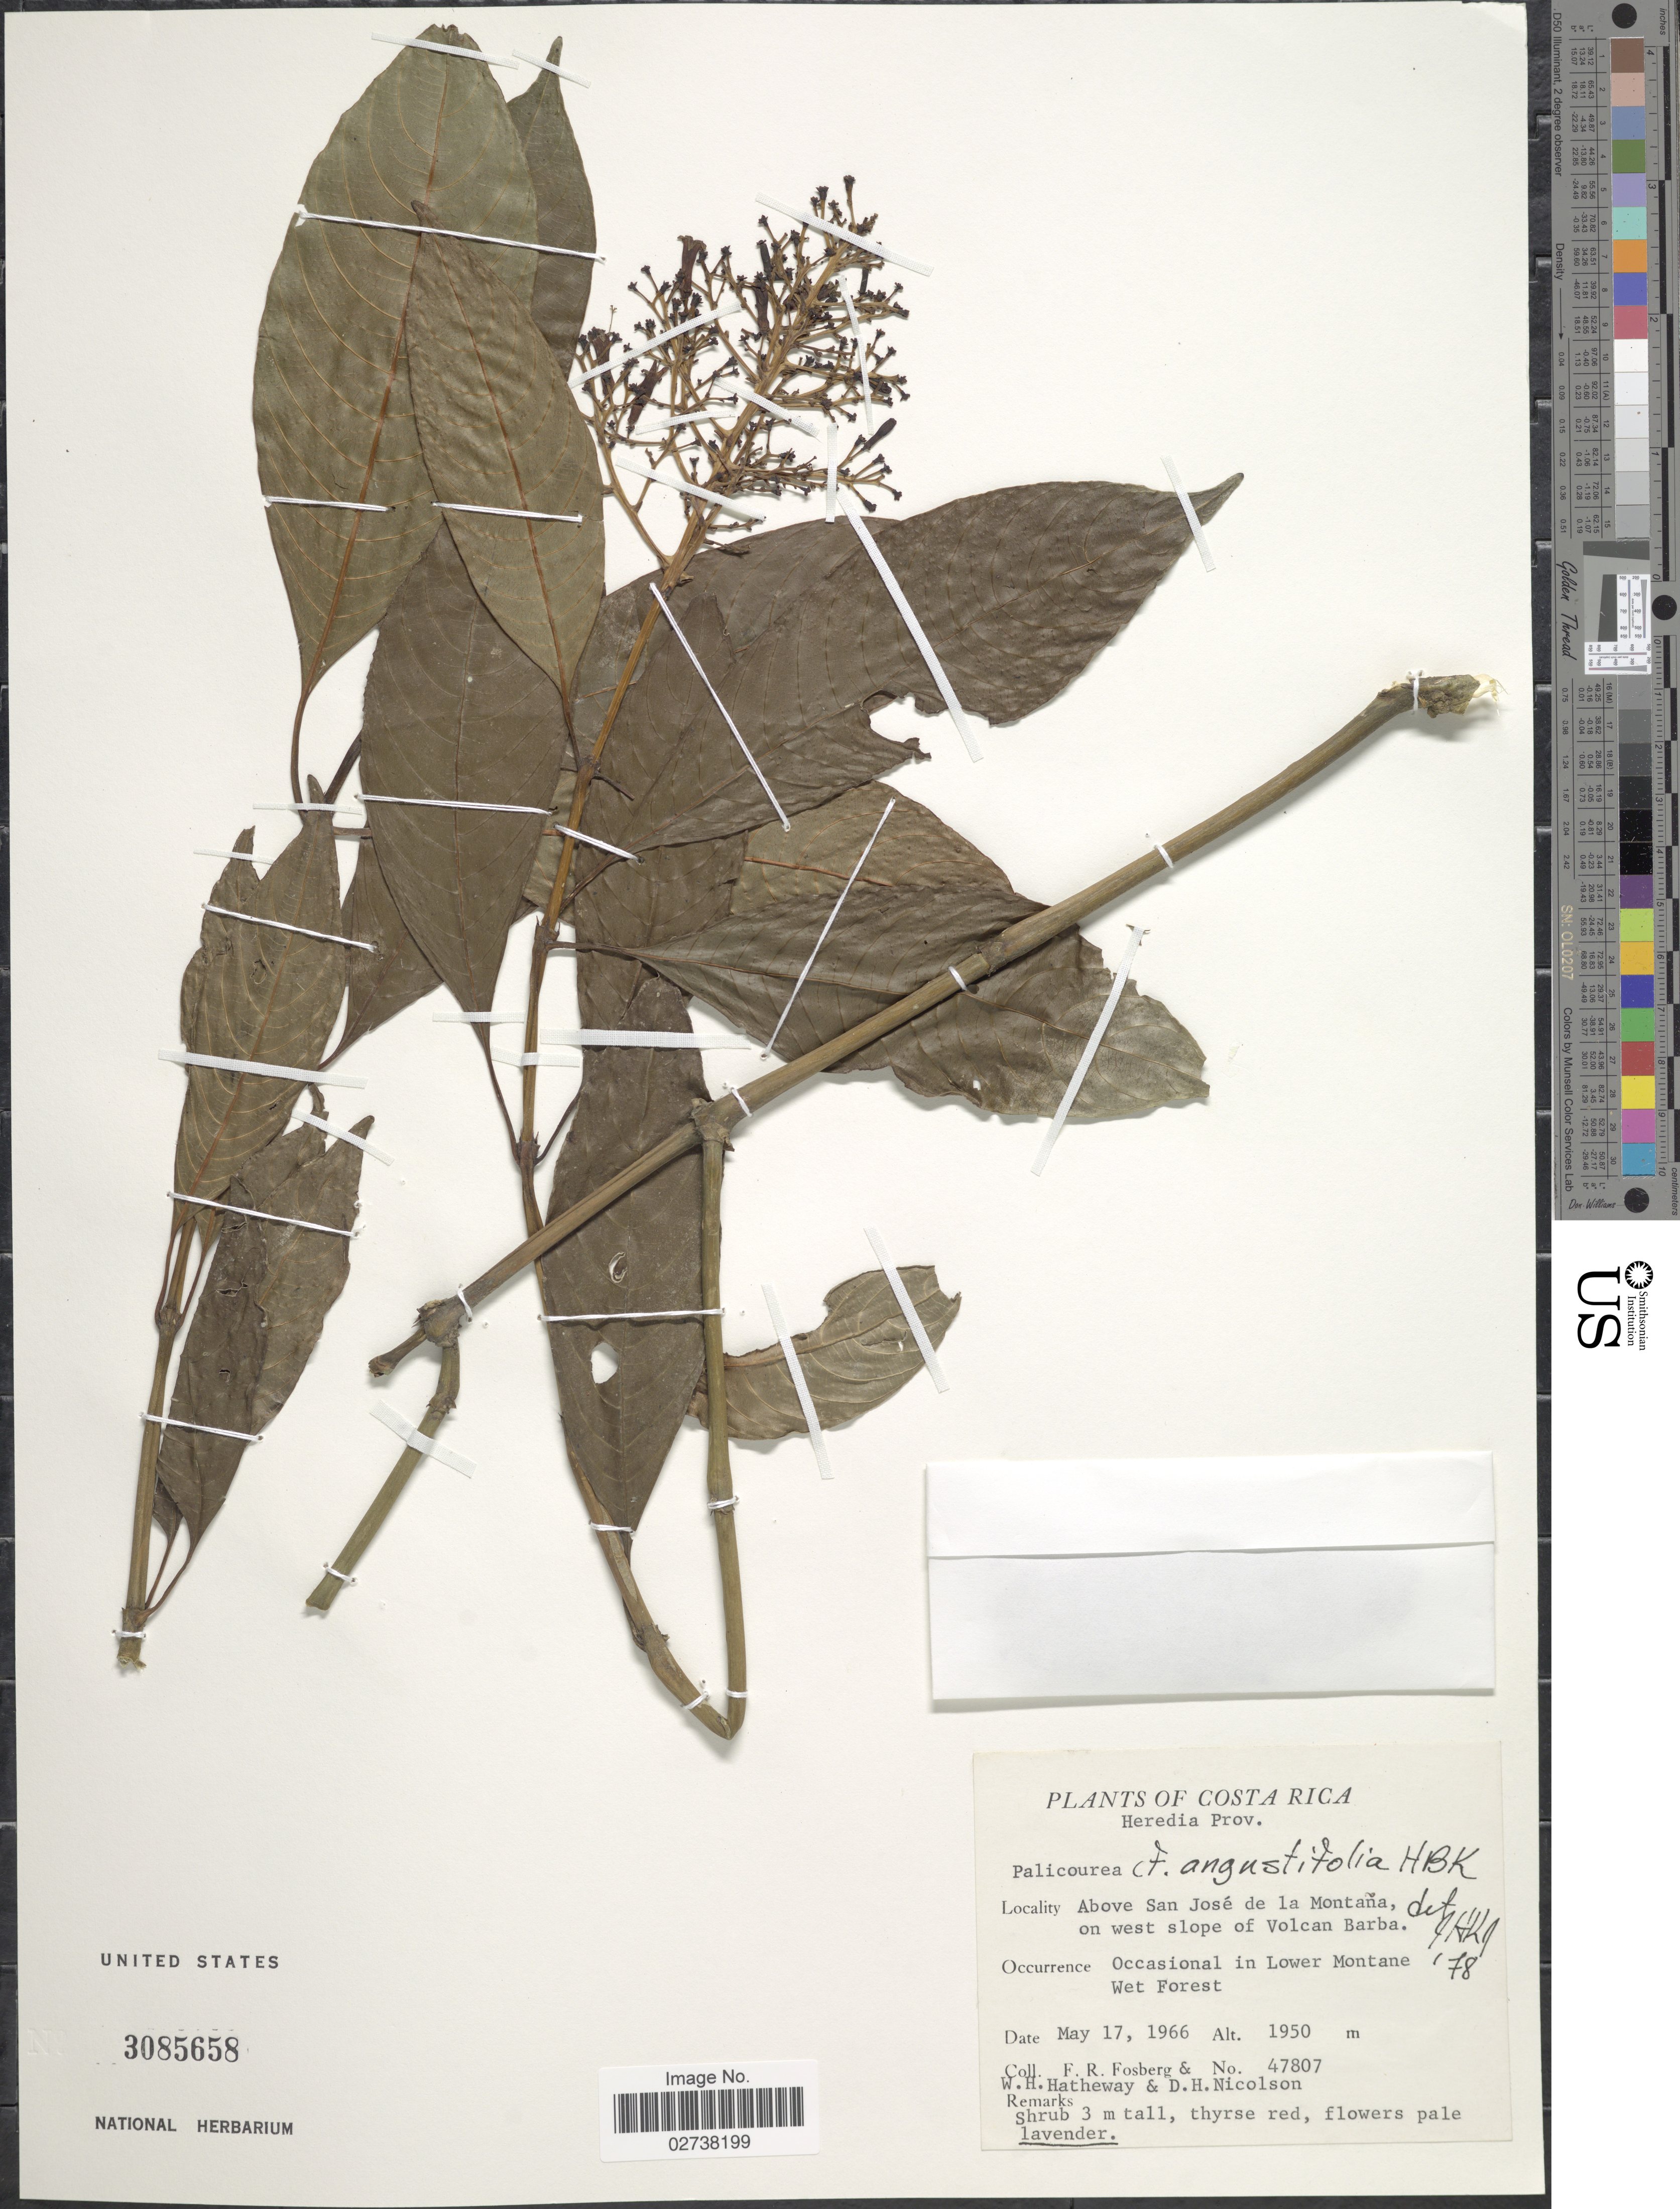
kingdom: Plantae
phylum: Tracheophyta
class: Magnoliopsida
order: Gentianales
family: Rubiaceae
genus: Palicourea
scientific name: Palicourea angustifolia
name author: Kunth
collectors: F. R. Fosberg, W. H. Hatheway & D. H. Nicolson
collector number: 47807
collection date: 1966-05-17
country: Costa Rica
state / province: Heredia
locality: Above San Jose de la Montana, on west slope of Volcan Barba, occasional in Lower Montane Wet Forest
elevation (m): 1950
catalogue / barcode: US 3085658